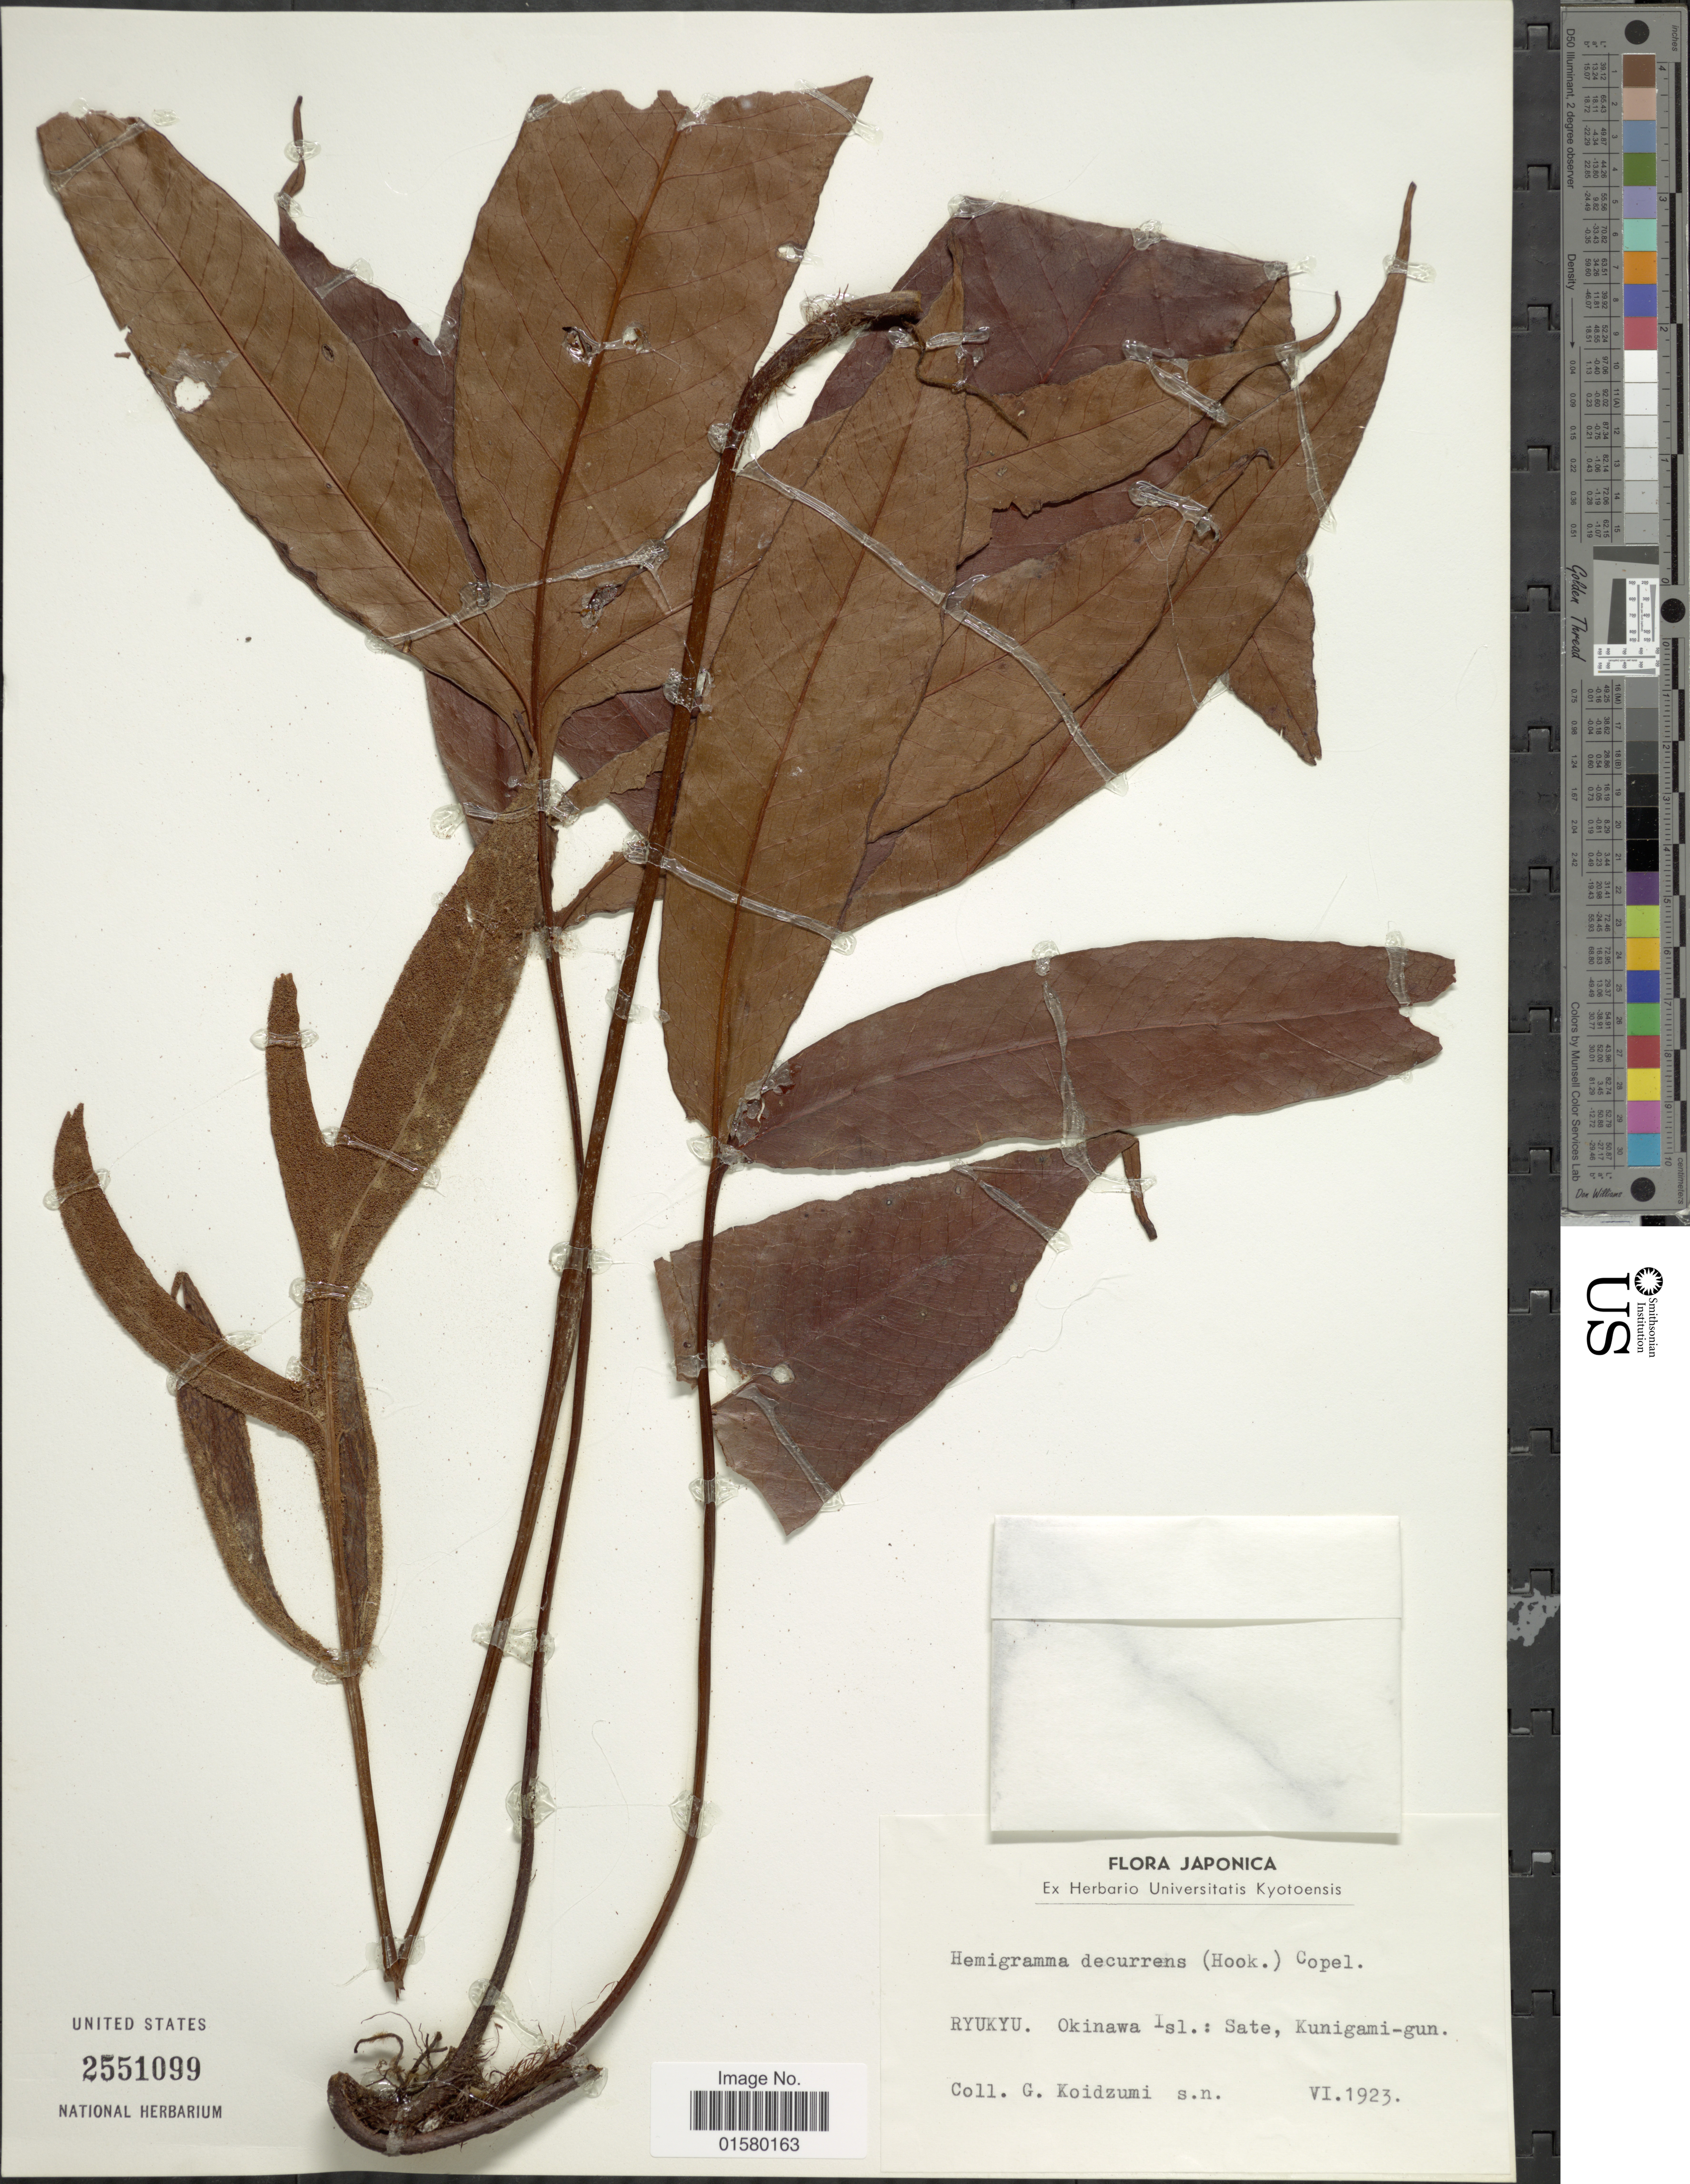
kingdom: Plantae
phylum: Tracheophyta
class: Polypodiopsida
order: Polypodiales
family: Tectariaceae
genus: Tectaria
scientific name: Tectaria decurrens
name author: (Presel.) Copel. in Elmer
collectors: G. Koidzumi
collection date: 1923-06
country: Japan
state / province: Okinawa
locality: Japonica, Ryukyu. Okinawa Isl.: Sate, Kunigami-gun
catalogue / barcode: US 2551099